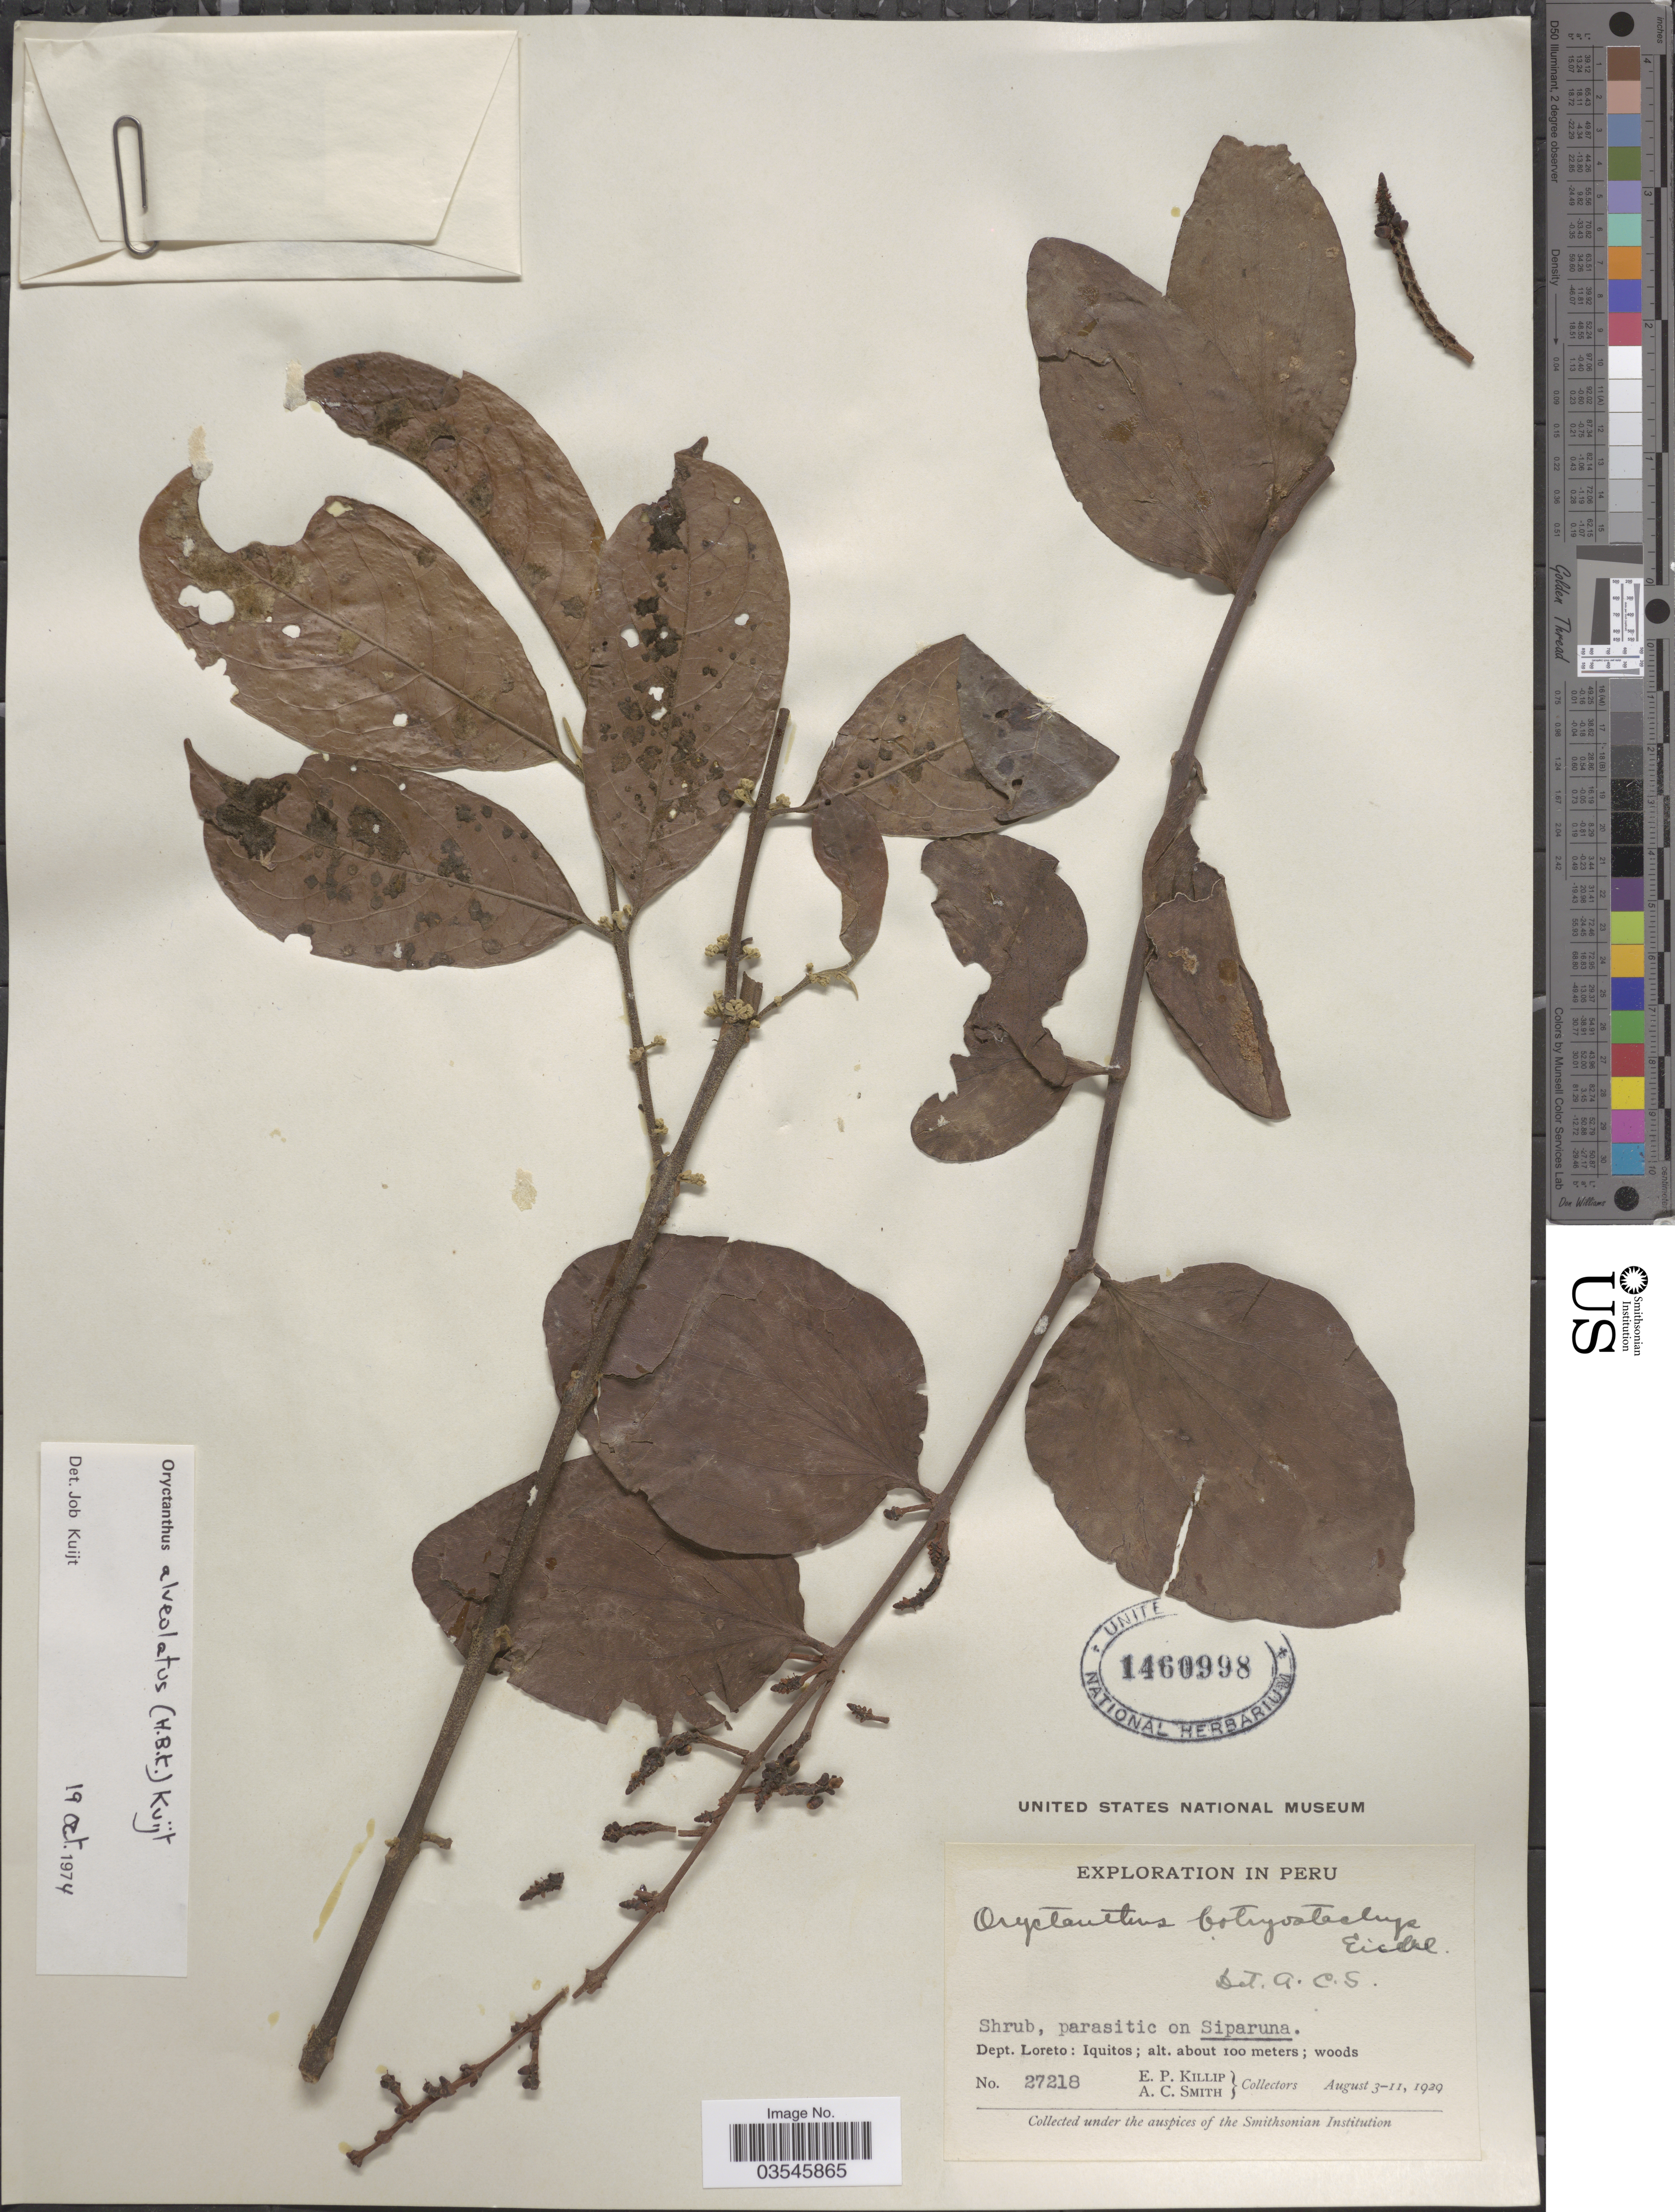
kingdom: Plantae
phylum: Tracheophyta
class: Magnoliopsida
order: Santalales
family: Loranthaceae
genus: Oryctanthus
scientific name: Oryctanthus alveolatus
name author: (Kunth) Kuijt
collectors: E. P. Killip & A. C. Smith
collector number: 27218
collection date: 1929-08-03/1929-08-11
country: Peru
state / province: Loreto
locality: Siparuna. Dept. Loreto: Iquitos.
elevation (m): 100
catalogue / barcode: US 1460998